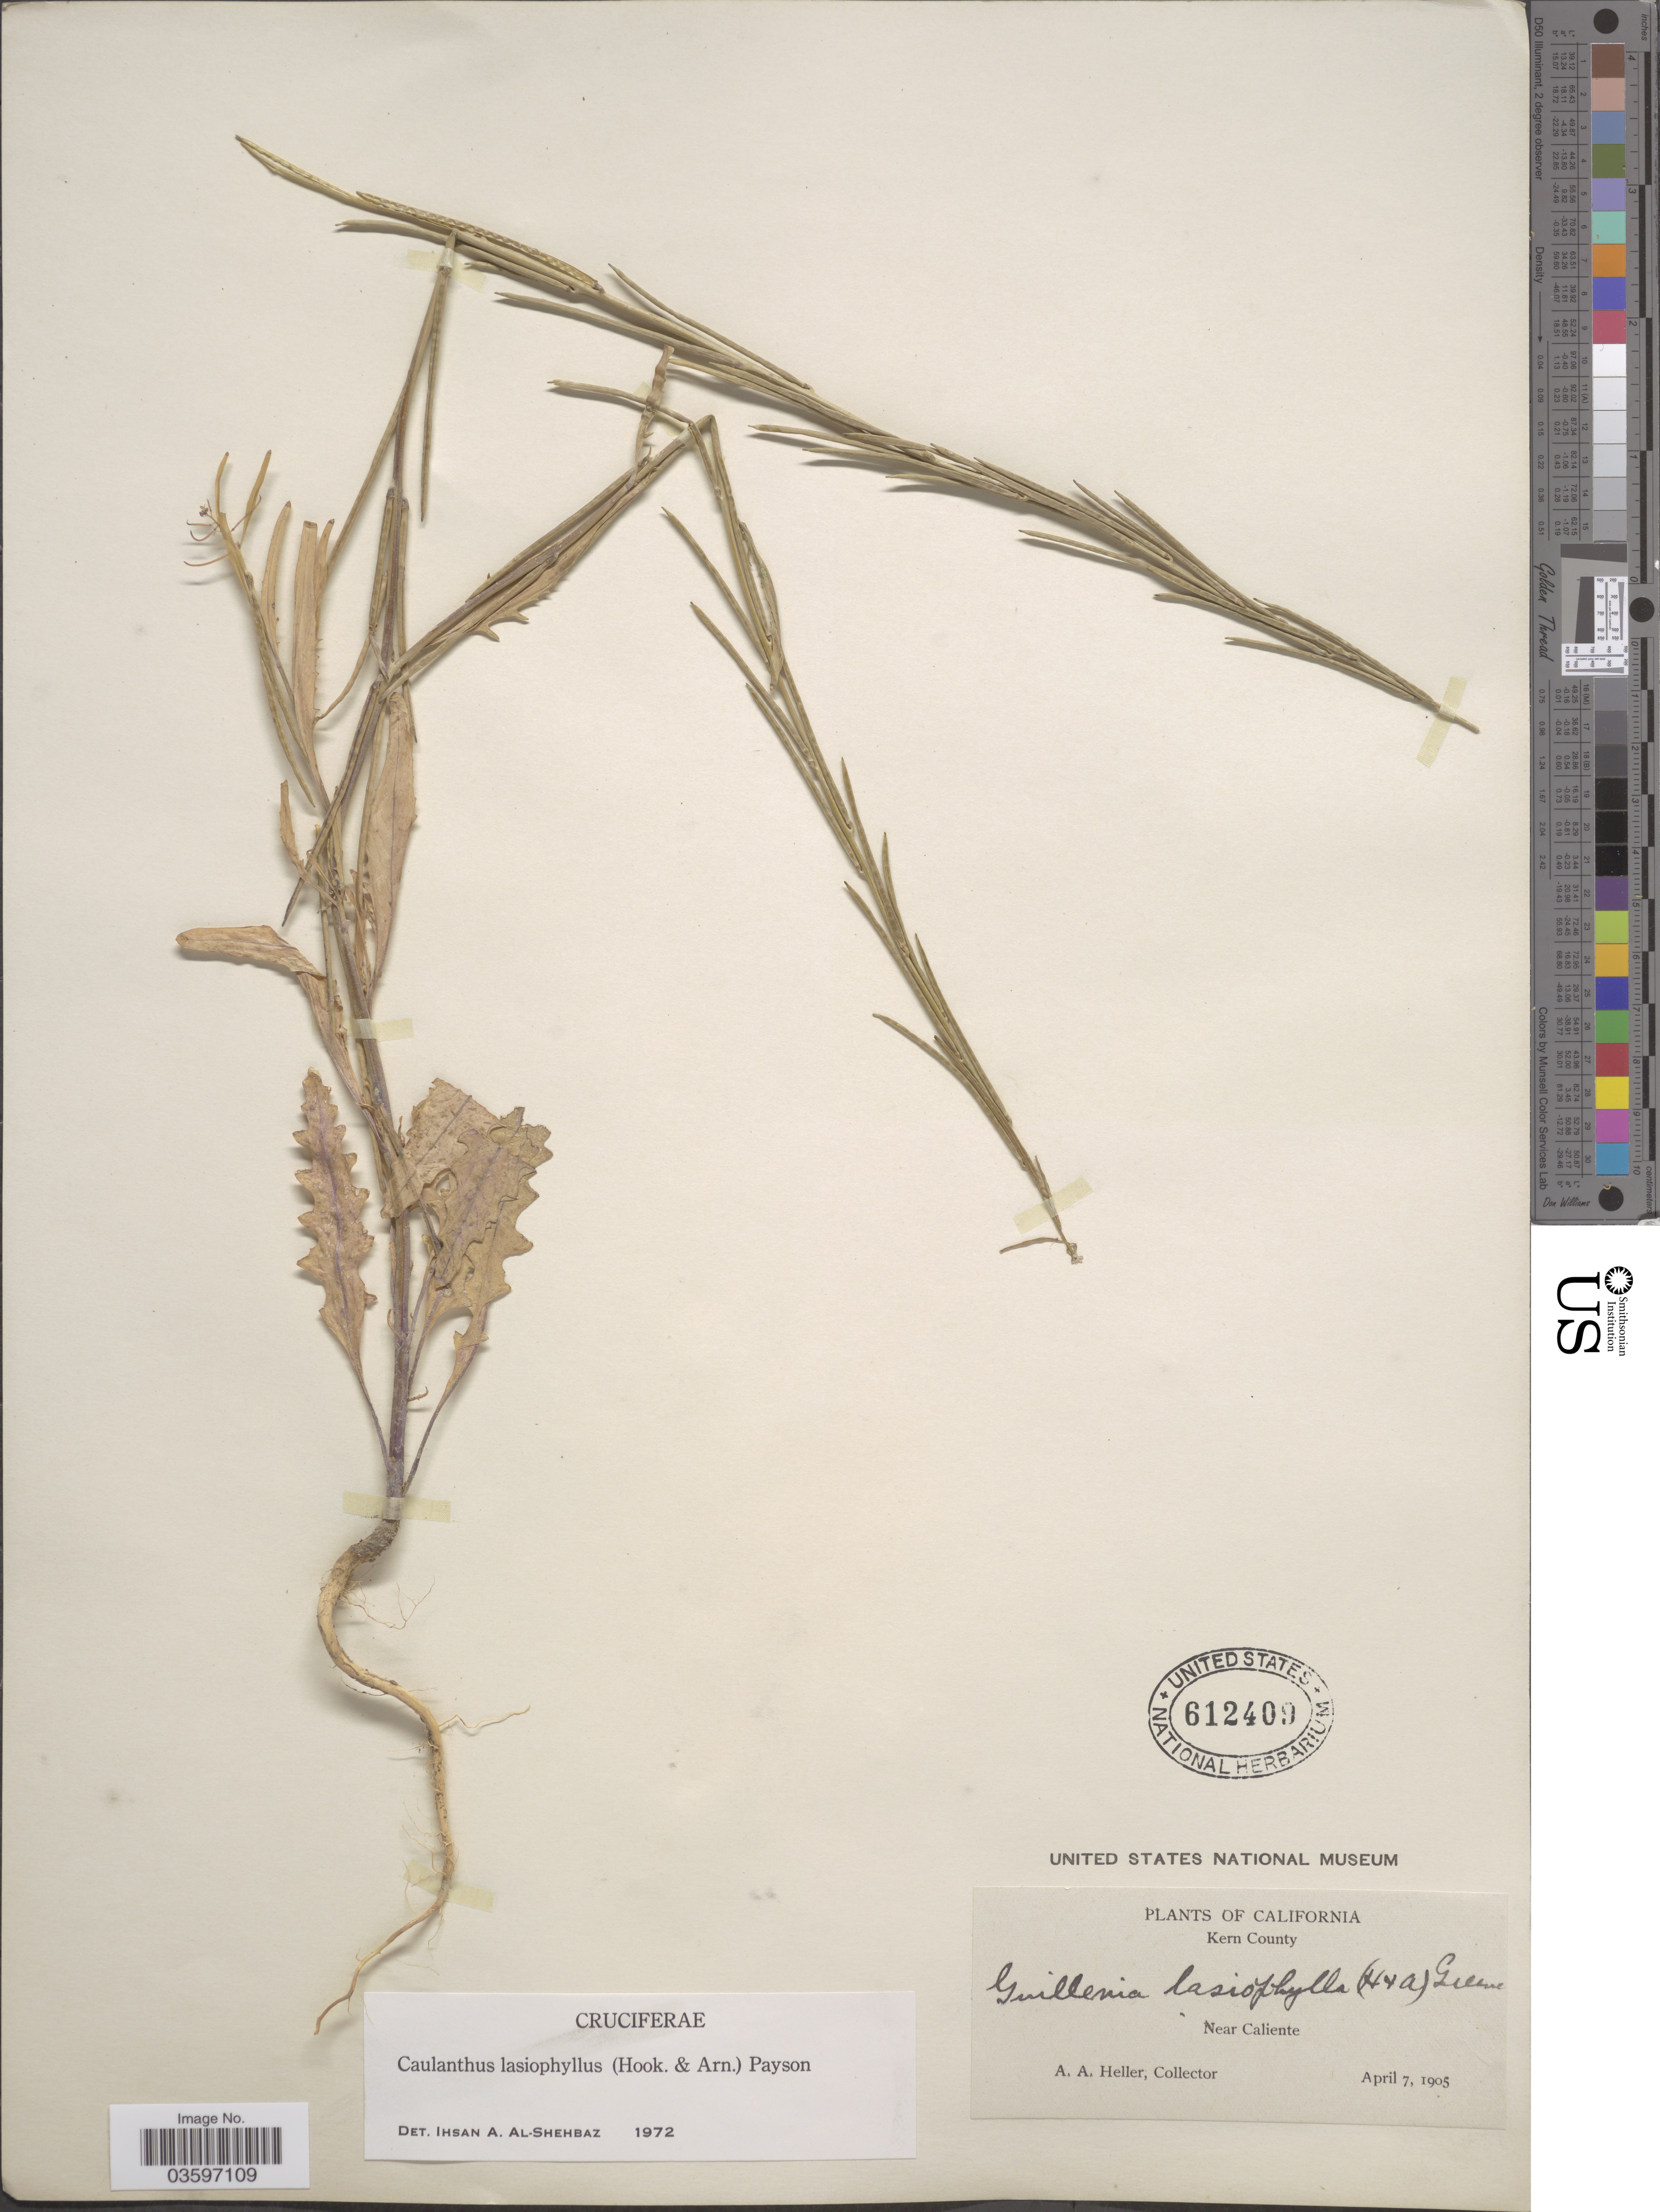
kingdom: Plantae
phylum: Tracheophyta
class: Magnoliopsida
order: Brassicales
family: Brassicaceae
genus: Caulanthus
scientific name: Caulanthus lasiophyllus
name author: (Hook. & Arn.) Payson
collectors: A. A. Heller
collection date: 1905-04-07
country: United States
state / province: California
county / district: Kern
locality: Kern County. Near Caliente.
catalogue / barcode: US 612409